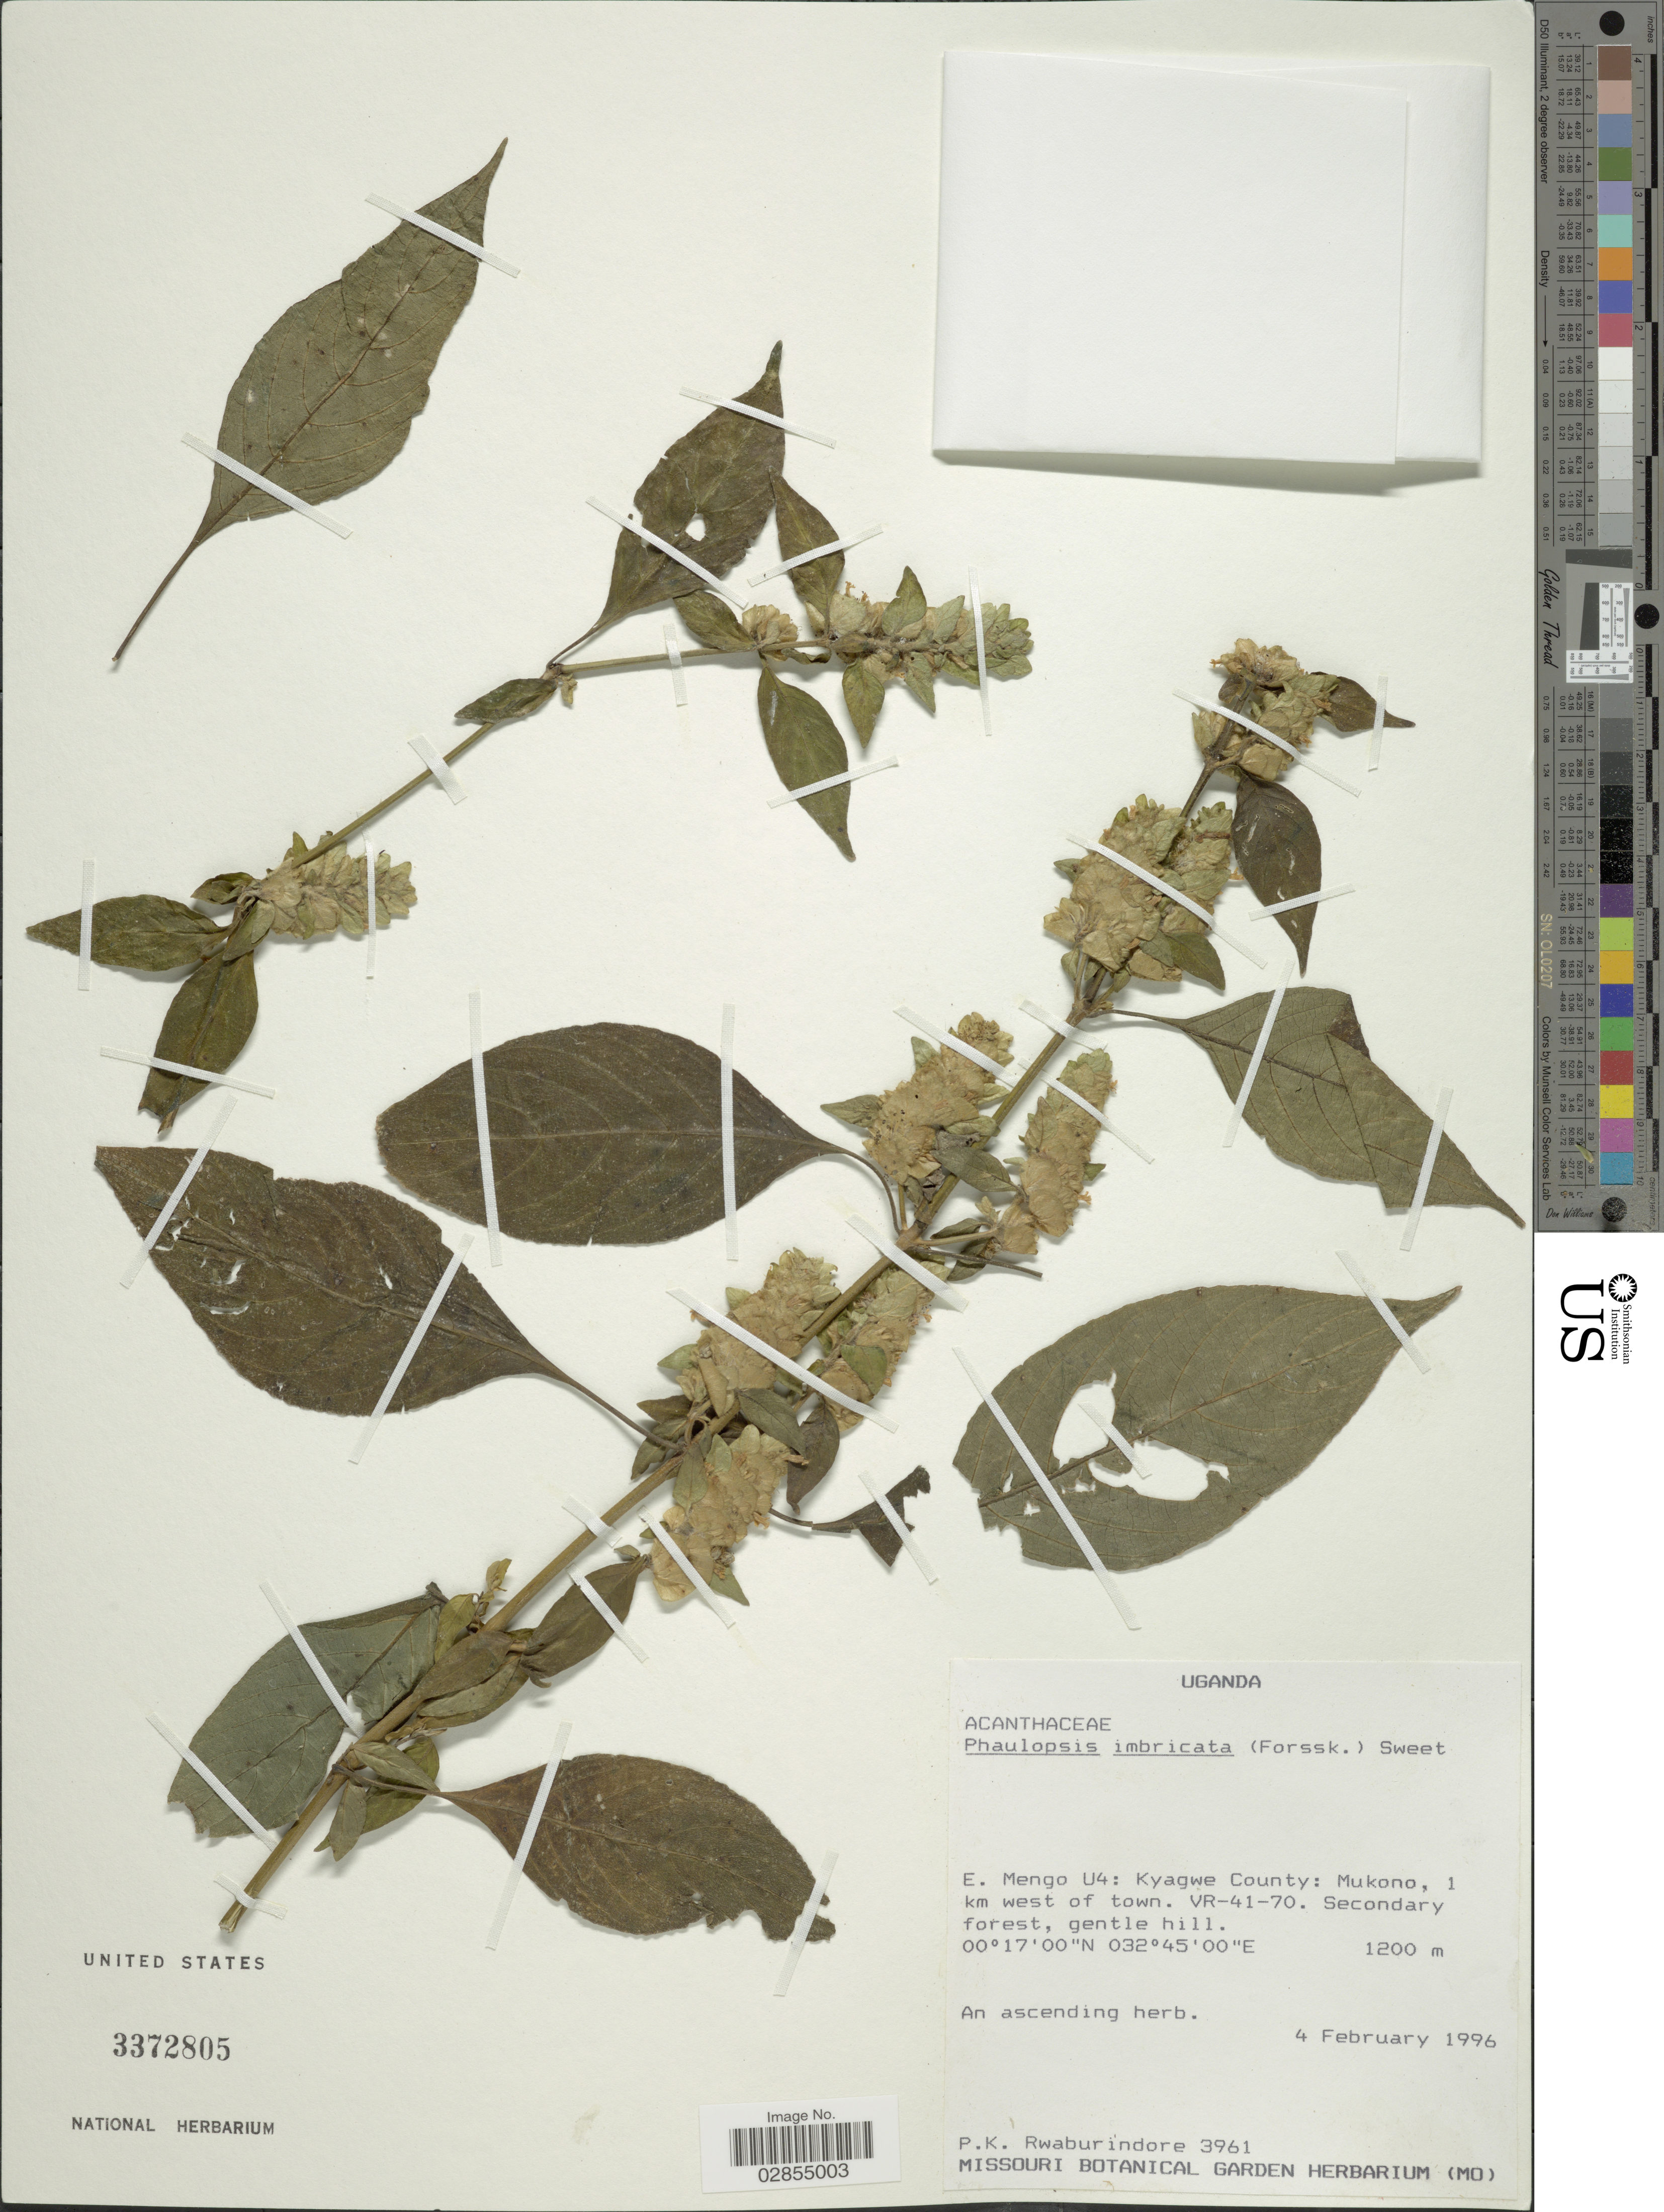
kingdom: Plantae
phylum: Tracheophyta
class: Magnoliopsida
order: Lamiales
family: Acanthaceae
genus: Phaulopsis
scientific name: Phaulopsis imbricata subsp. imbricata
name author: (Forssk.) Sweet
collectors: P. Rwaburindore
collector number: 3961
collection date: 1996-02-04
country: Uganda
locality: E. Mengo U4, Kyagwe County, Mukono, 1 km west of town, VR-41-70.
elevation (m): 1200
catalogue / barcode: US 3372805